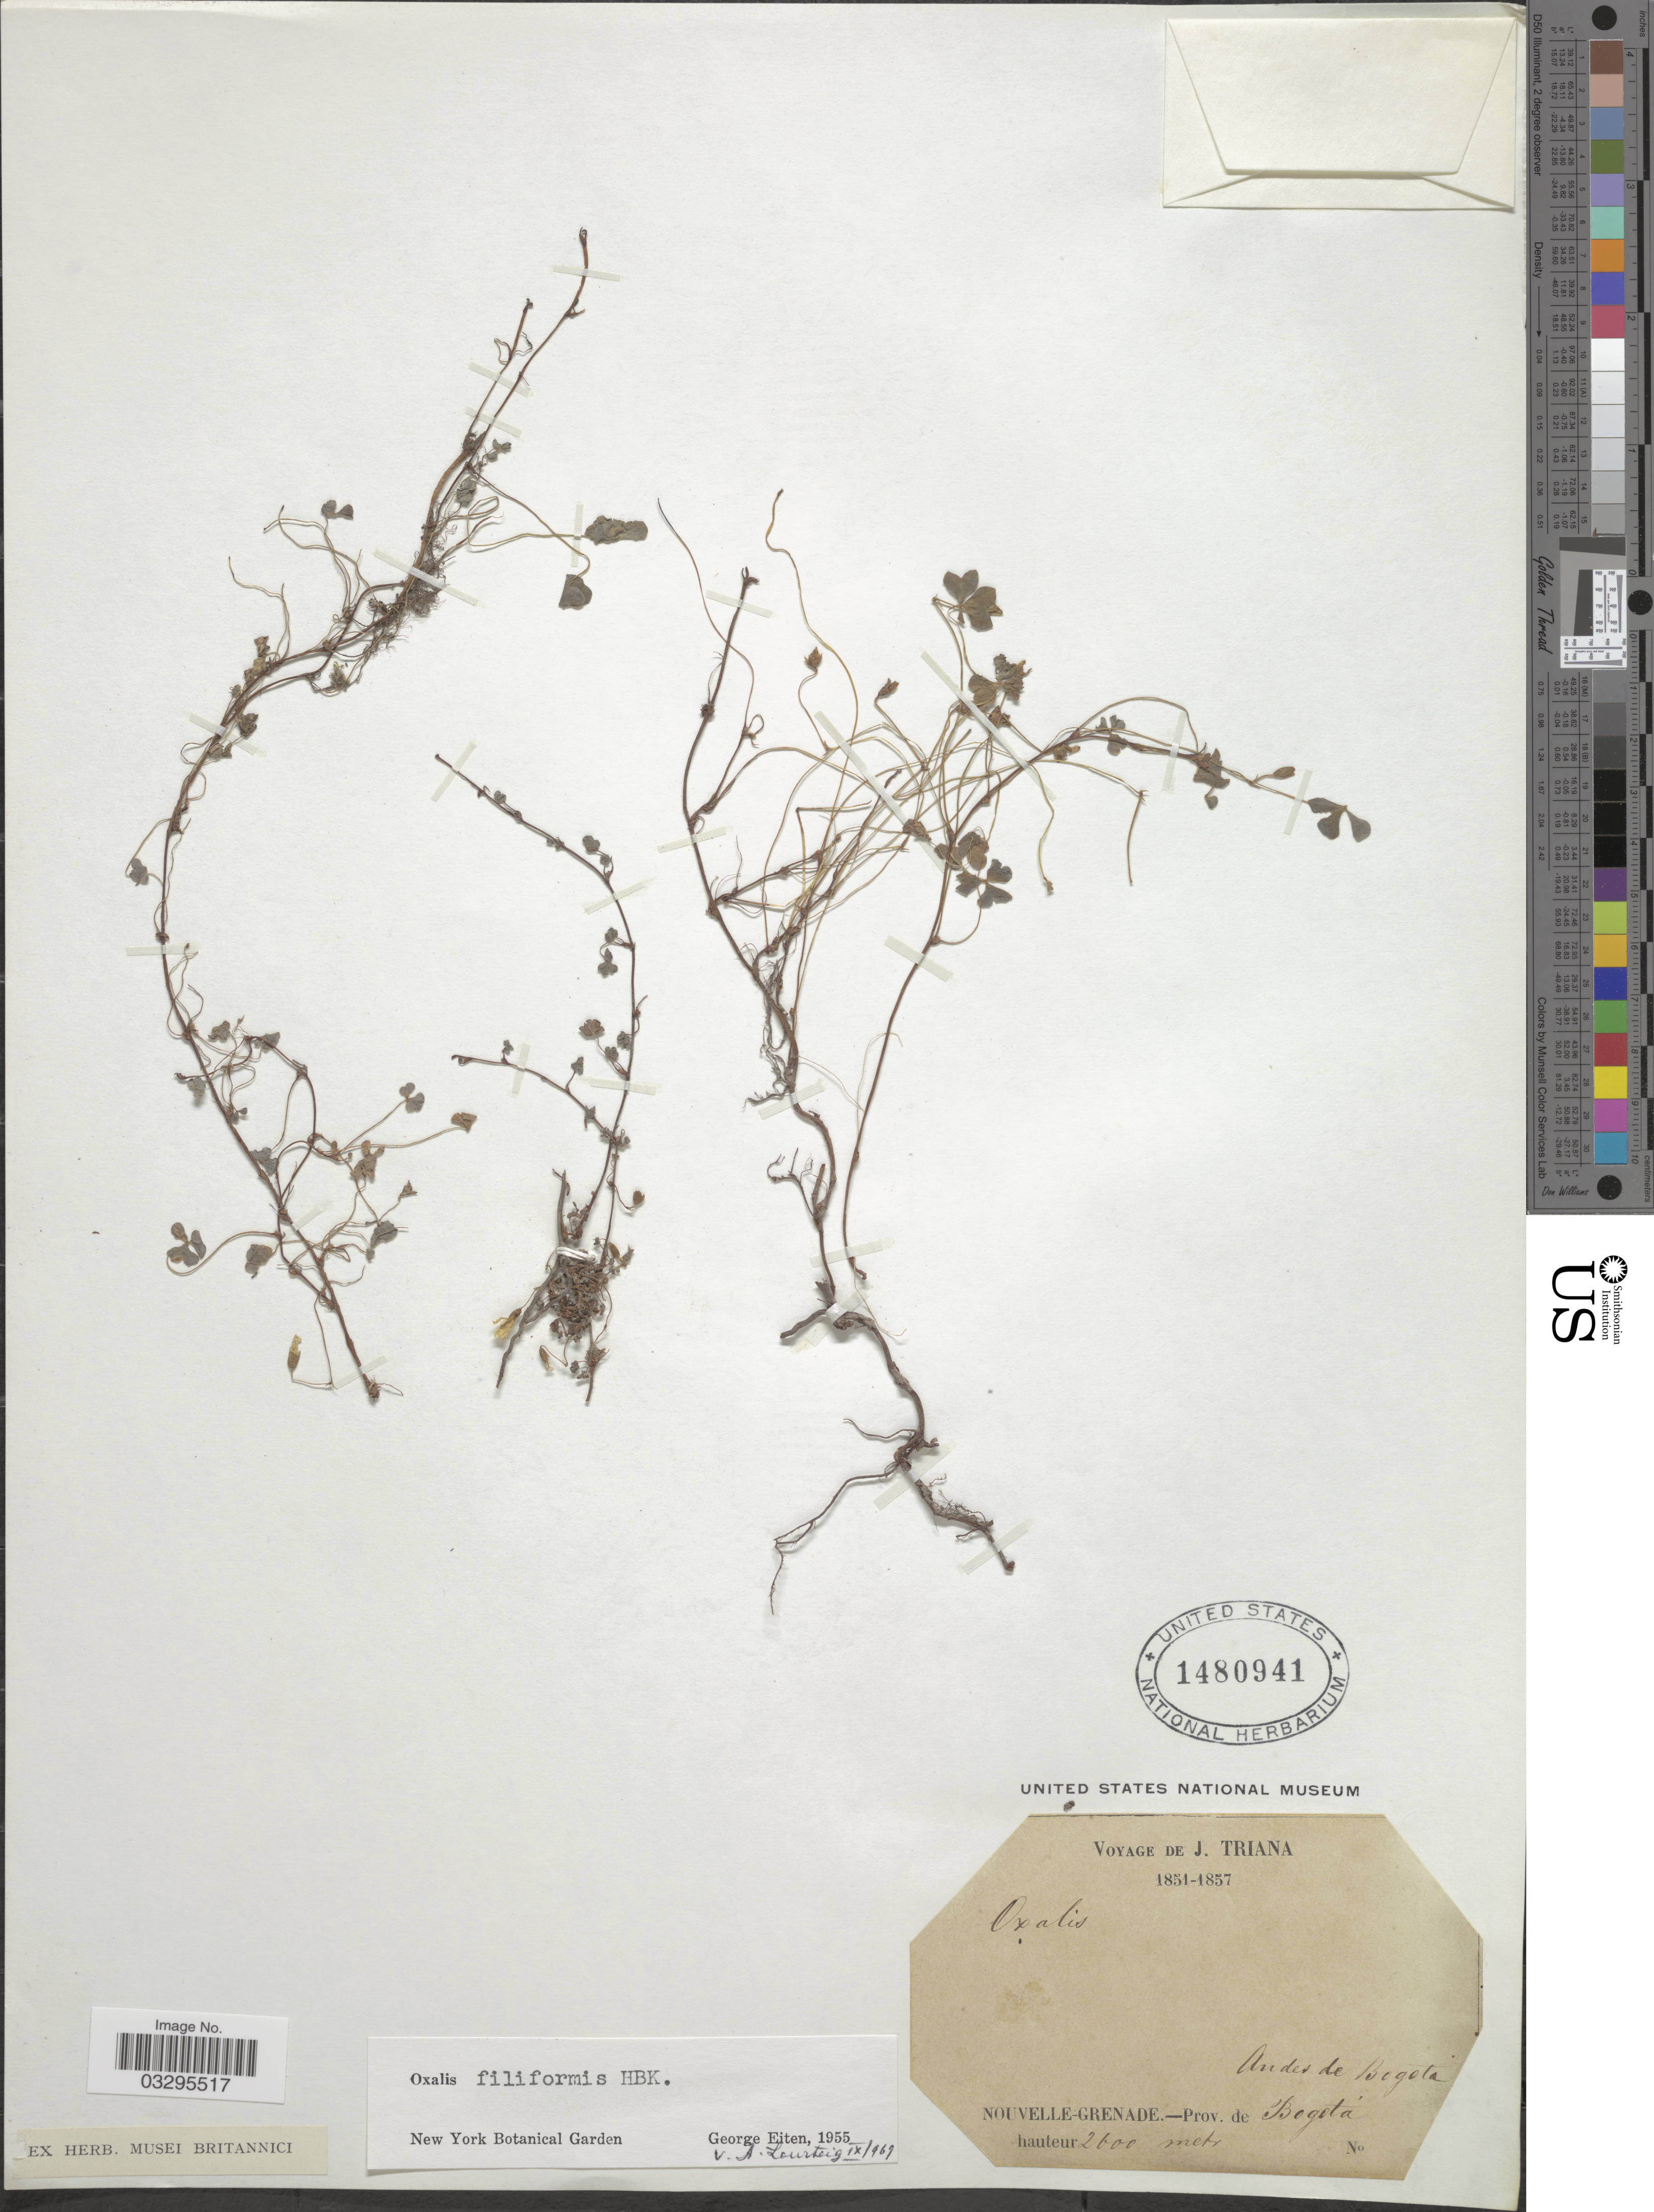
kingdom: Plantae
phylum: Tracheophyta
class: Magnoliopsida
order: Oxalidales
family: Oxalidaceae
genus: Oxalis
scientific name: Oxalis filiformis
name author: Kunth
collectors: J. Triana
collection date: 1851/1857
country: Colombia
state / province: Bogota D.C.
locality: Andes de Bogota. Nouvelle-Grenade.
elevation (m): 2600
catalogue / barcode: US 1480941